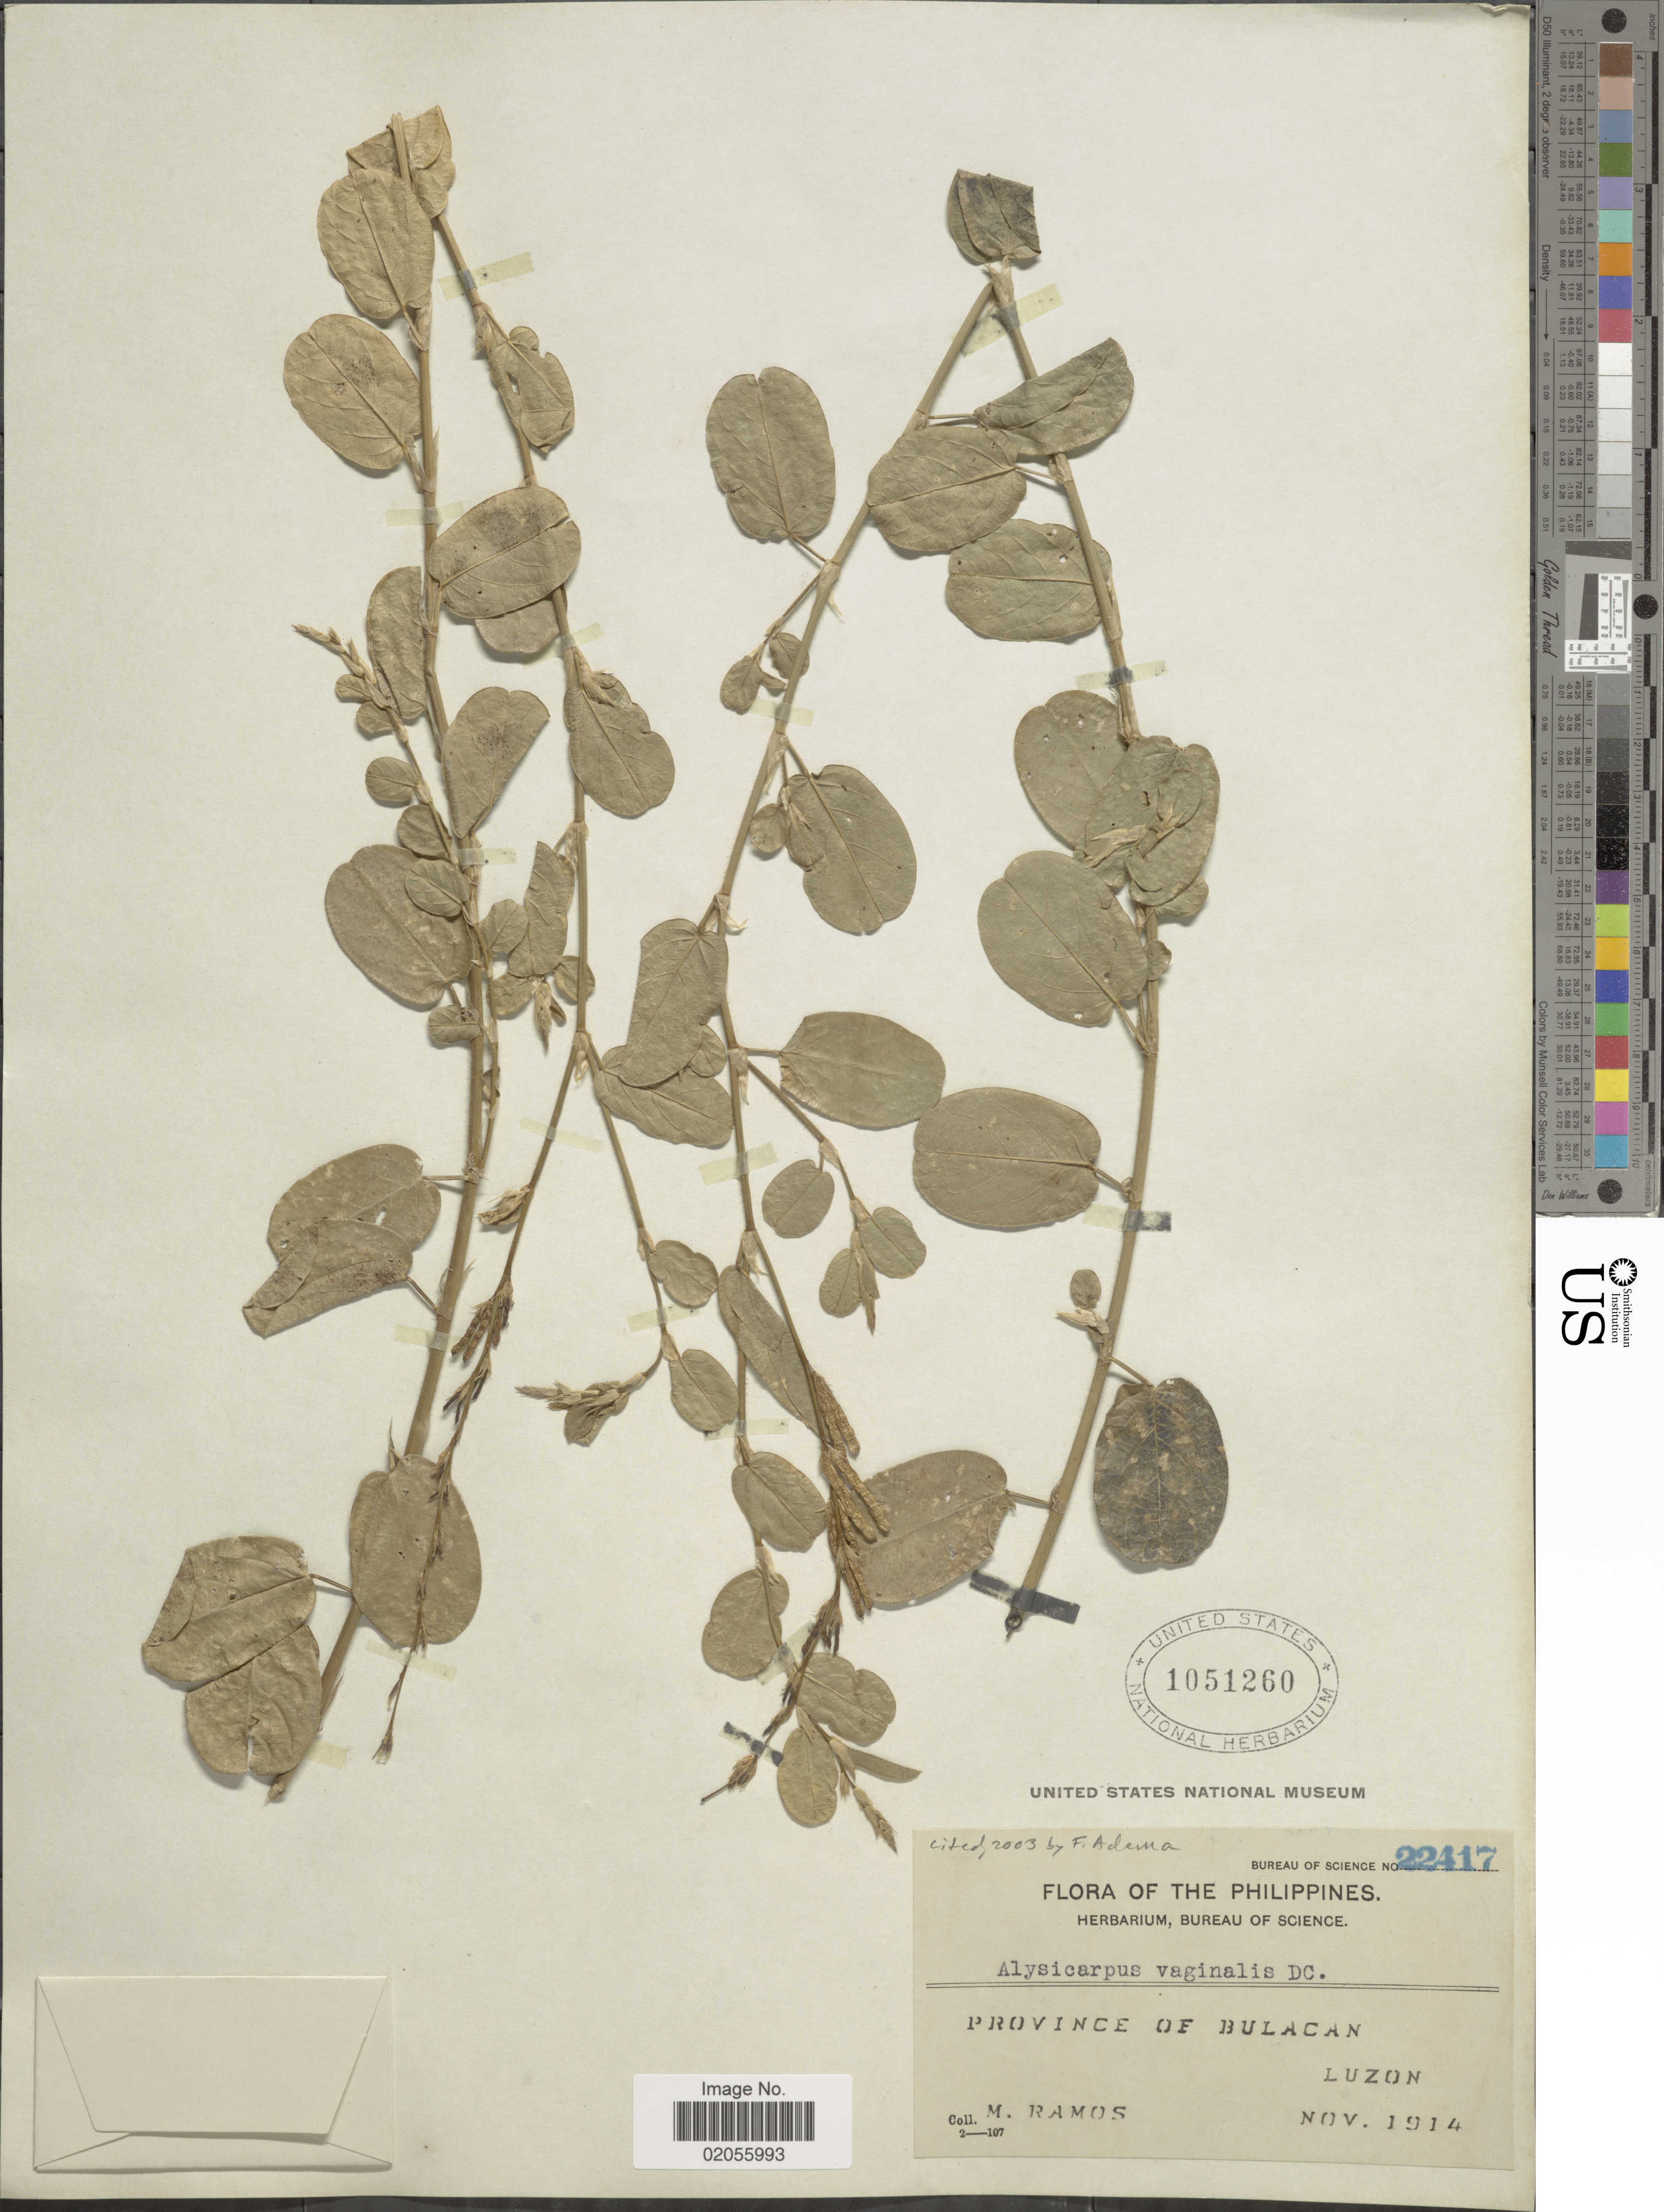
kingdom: Plantae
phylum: Tracheophyta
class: Magnoliopsida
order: Fabales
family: Fabaceae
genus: Alysicarpus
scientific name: Alysicarpus vaginalis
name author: (L.) DC.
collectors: M. Ramos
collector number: Bureau of Science 22417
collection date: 1914-11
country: Philippines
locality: Province of Bulacan. Luzon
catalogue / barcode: US 1051260